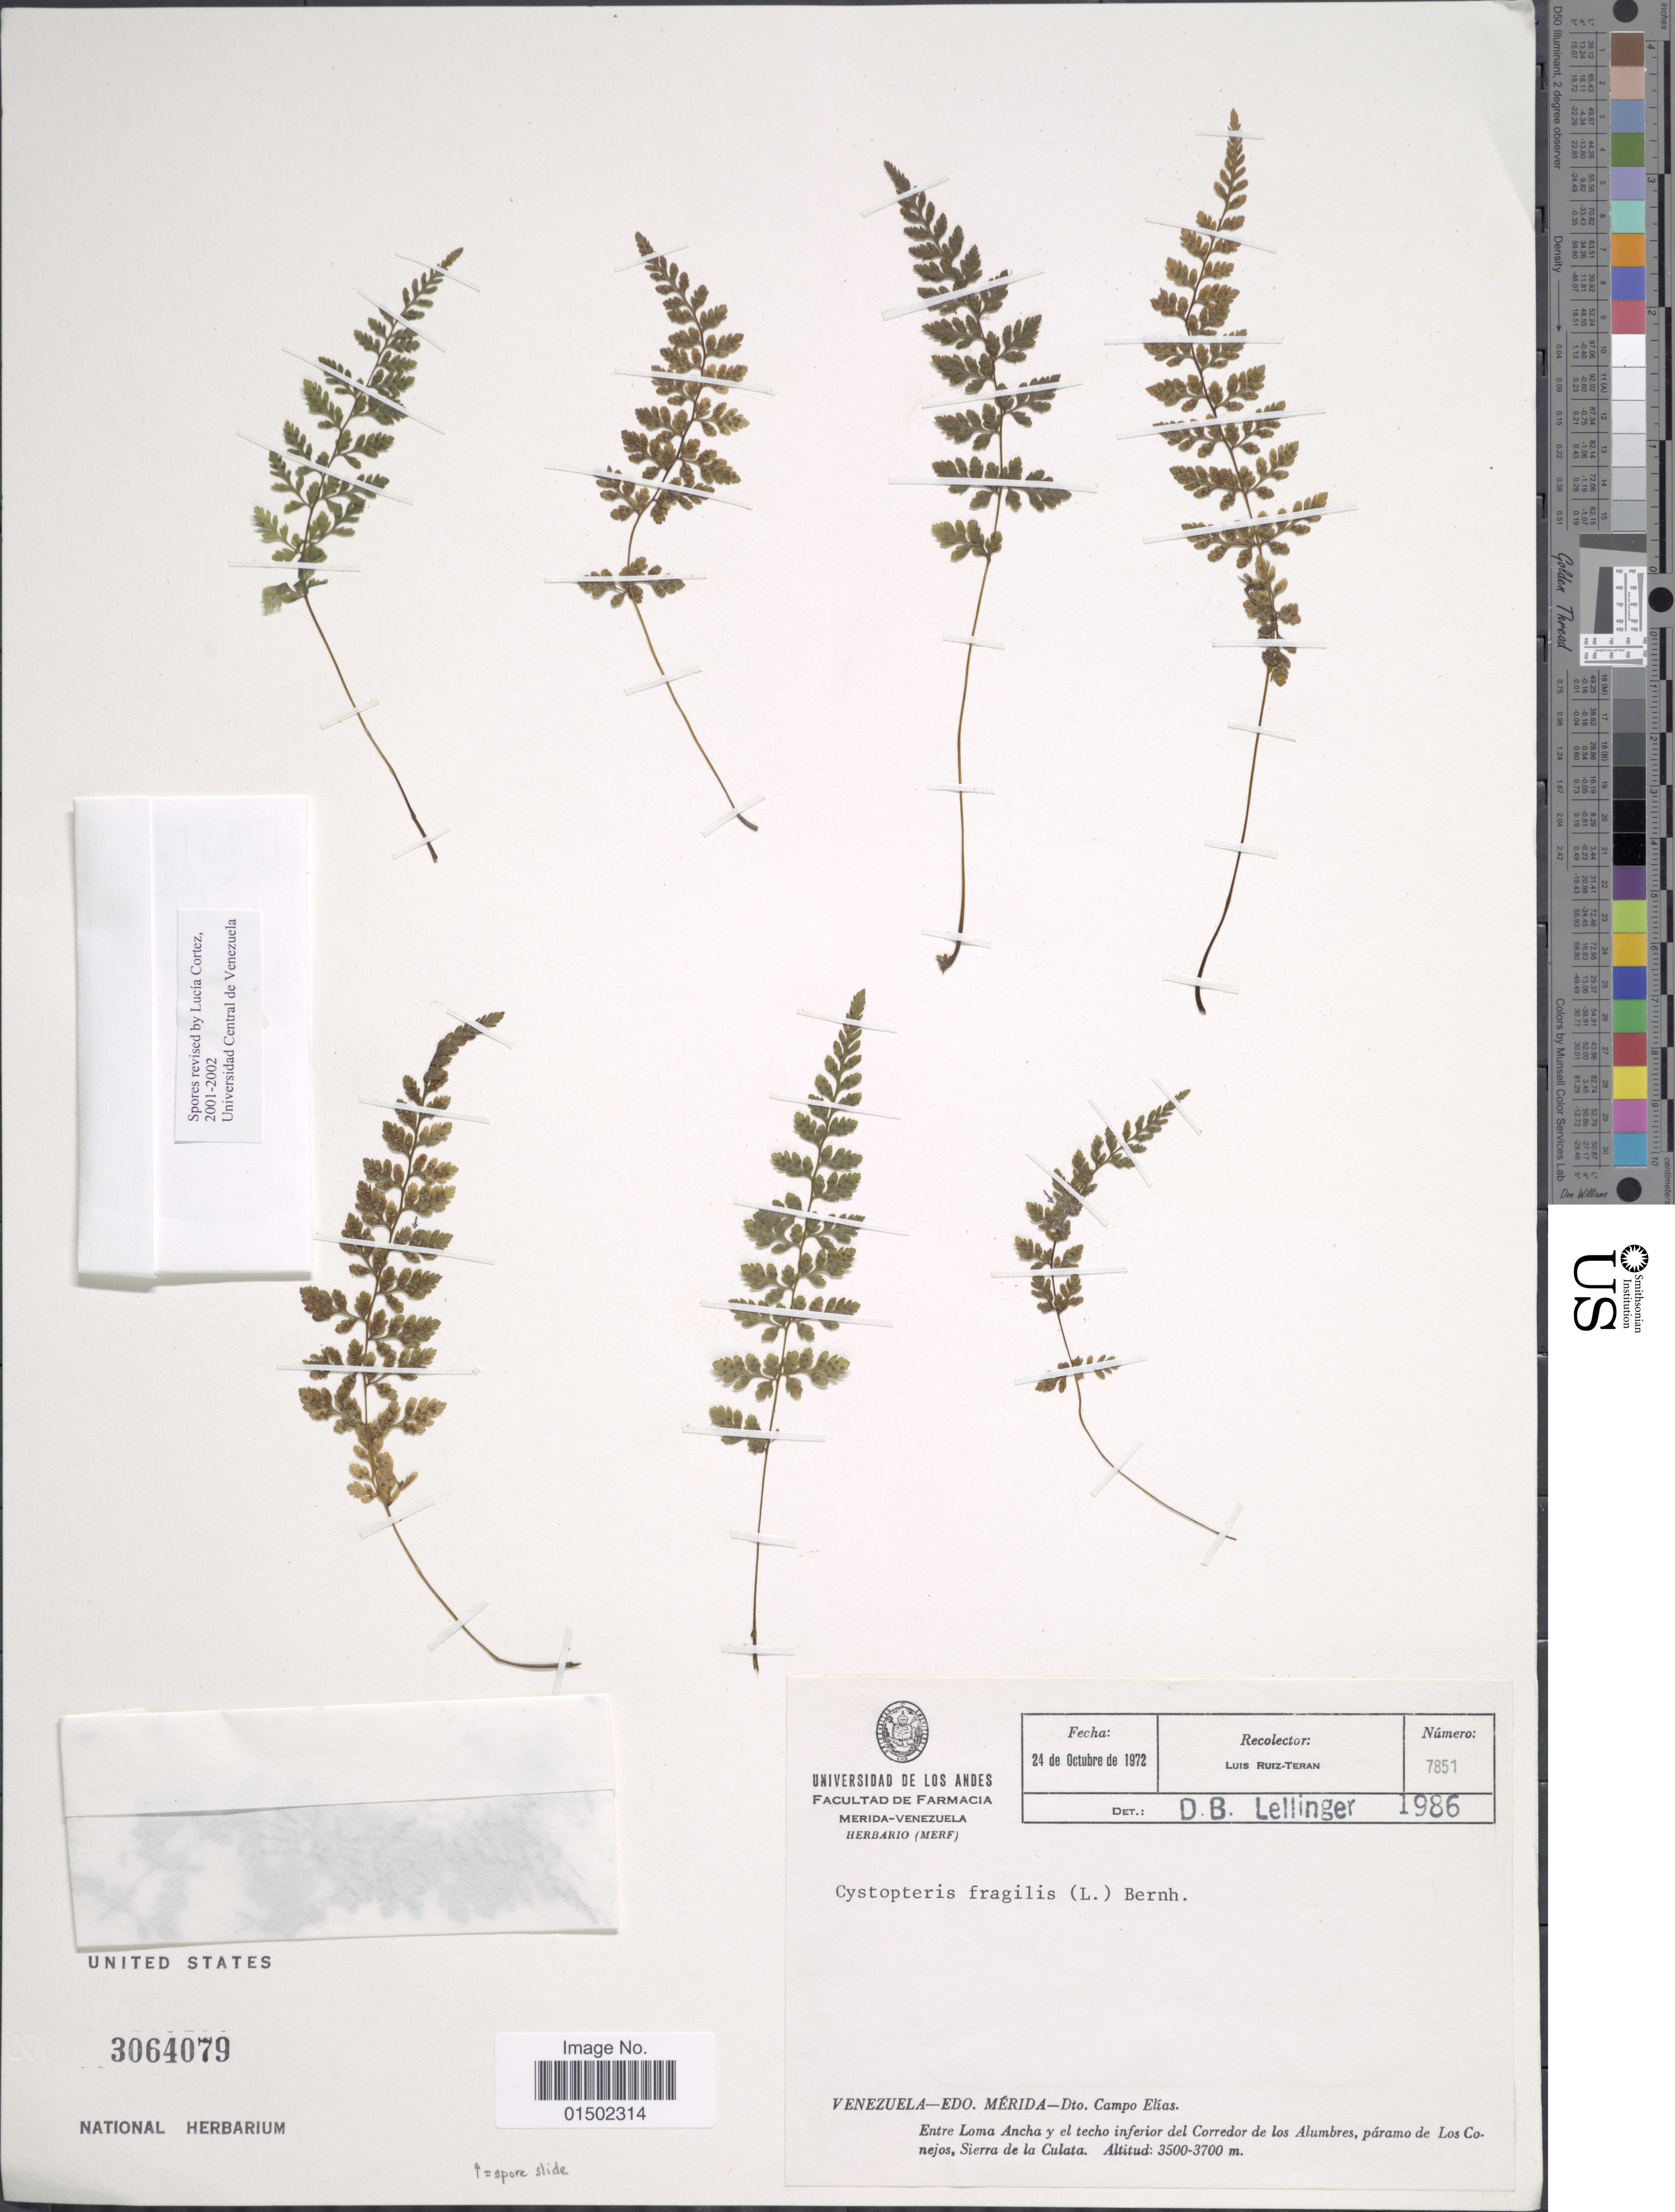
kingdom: Plantae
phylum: Tracheophyta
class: Polypodiopsida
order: Polypodiales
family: Cystopteridaceae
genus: Cystopteris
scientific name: Cystopteris fragilis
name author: (L.) Bernh.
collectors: L. E. Ruíz-Terán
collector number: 7851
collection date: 1972-10-24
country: Venezuela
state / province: Mérida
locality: Dto. Campo Elias. Entre Lomo Ancha y el techo inferior del Corredor de los Alumbres, paramo de Los Conejos Sierra de la Culata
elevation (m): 3500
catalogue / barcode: US 3064079